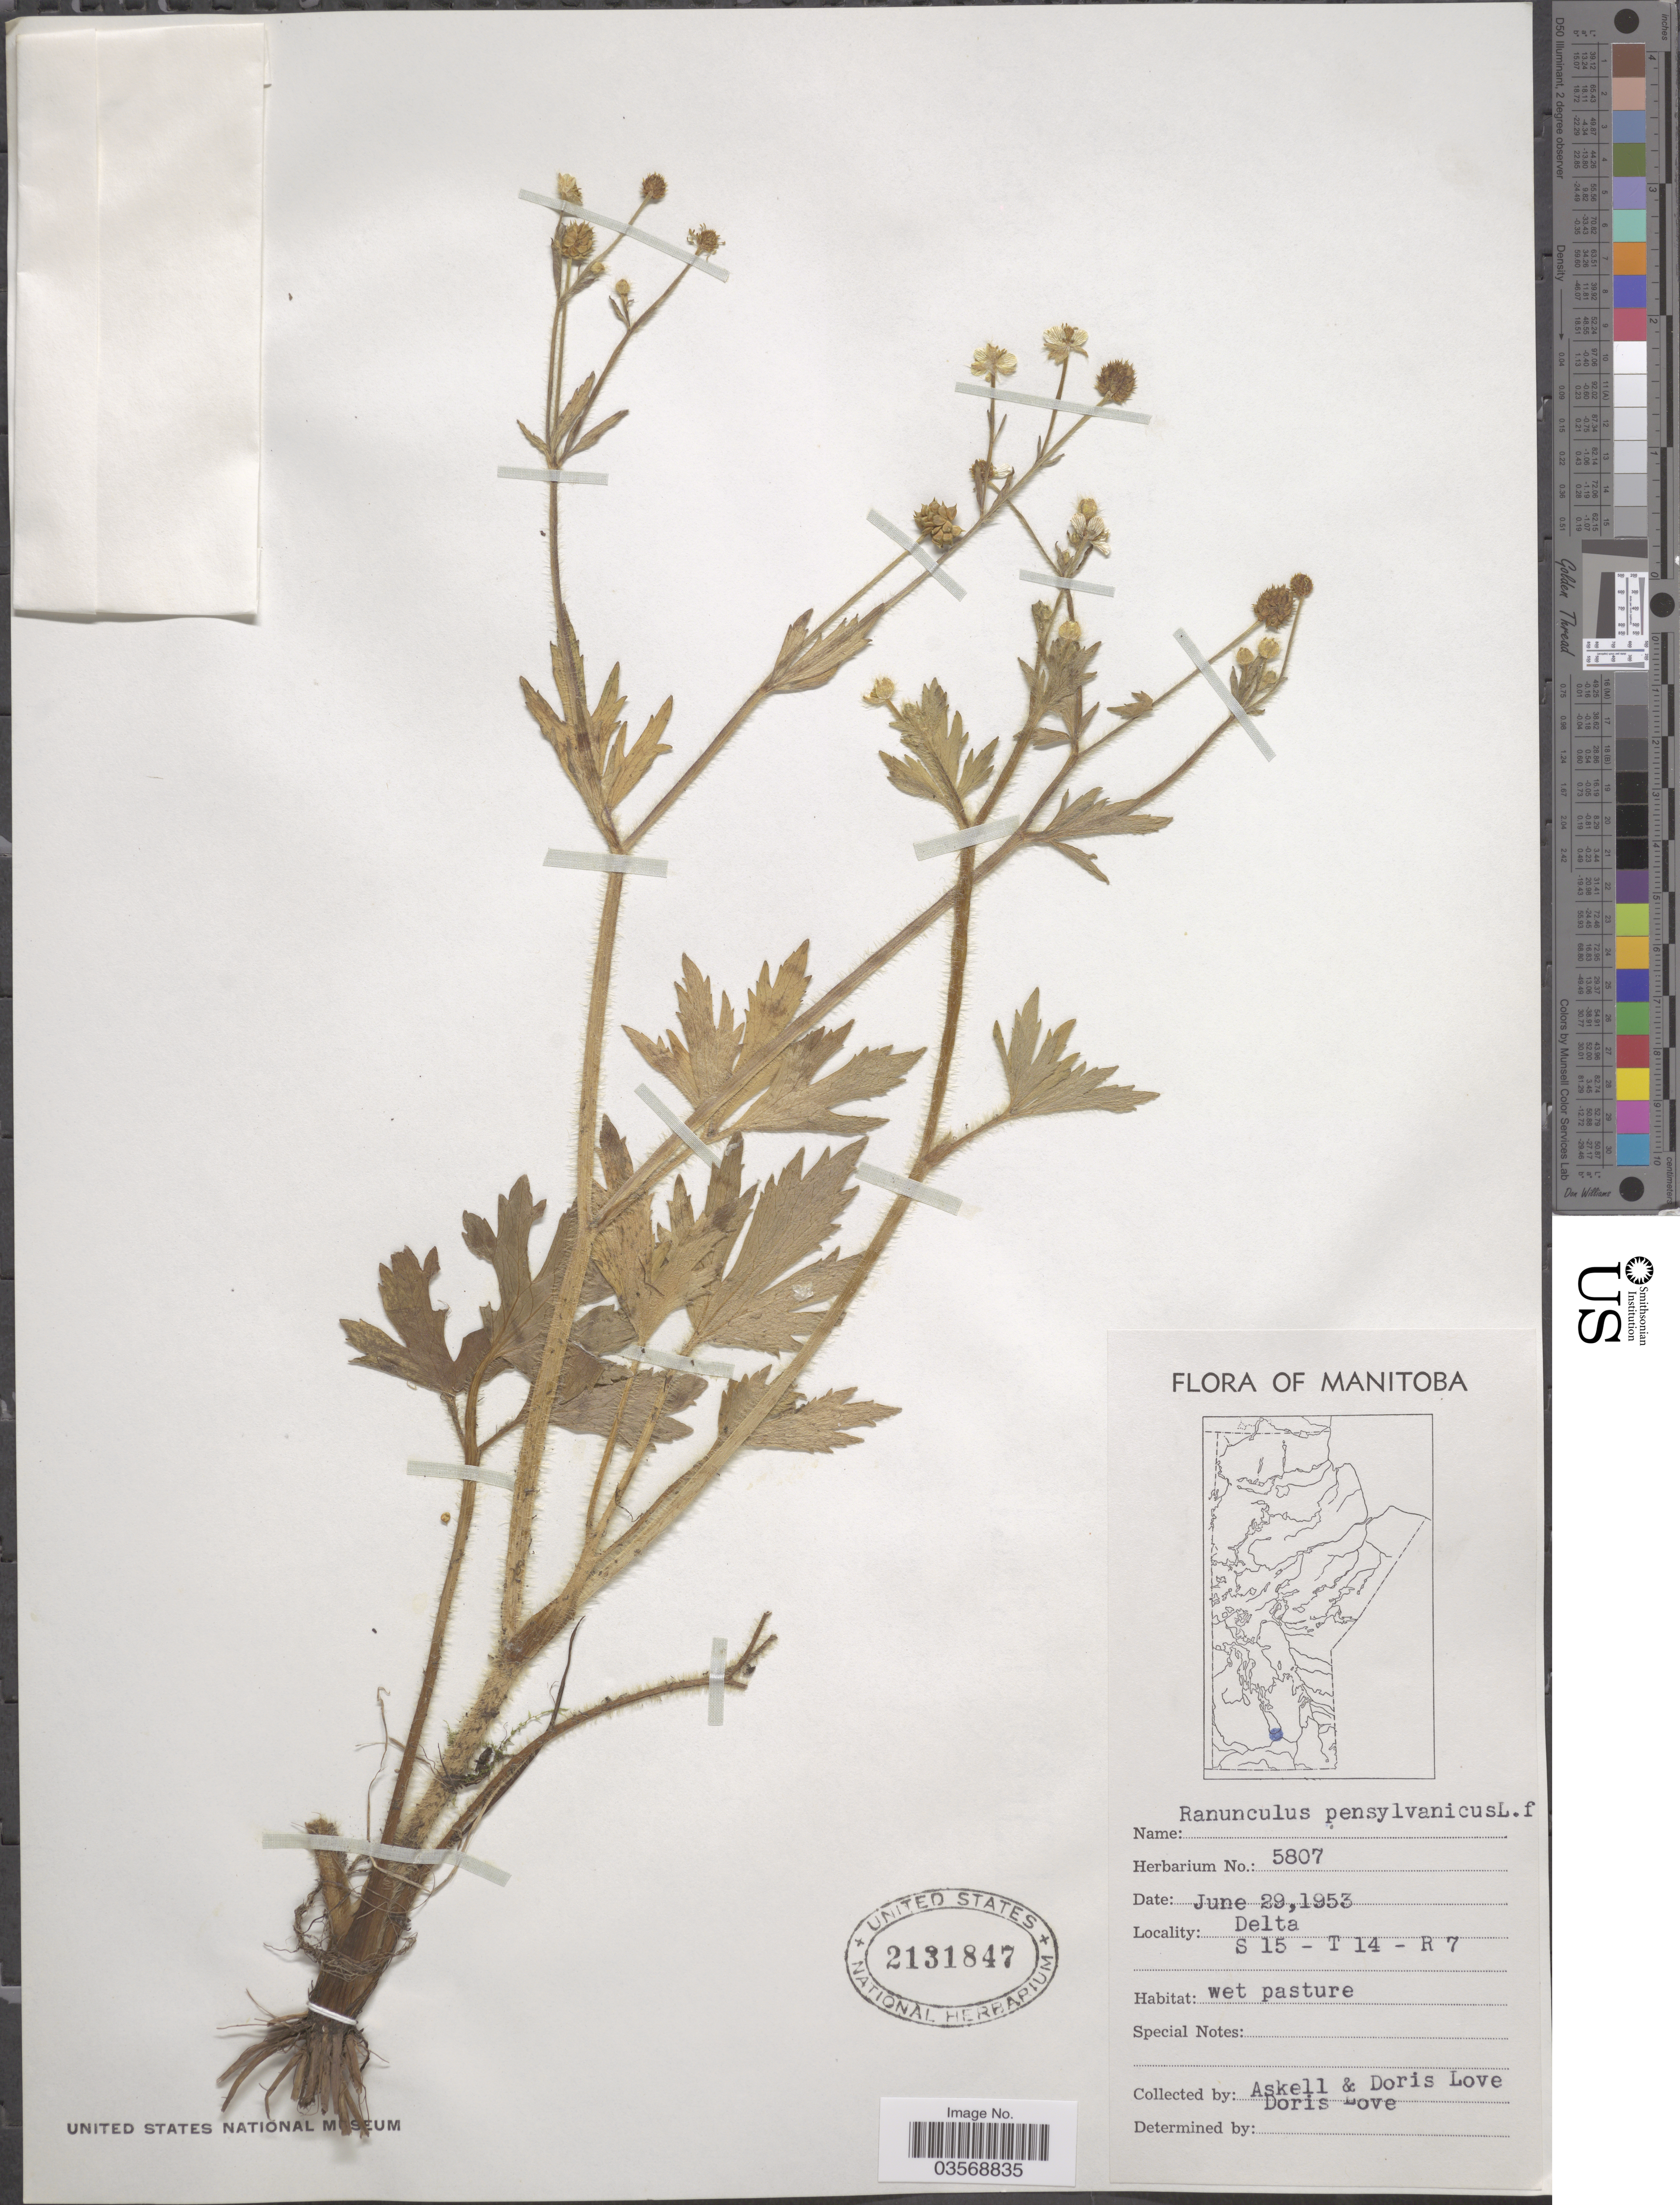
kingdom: Plantae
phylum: Tracheophyta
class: Magnoliopsida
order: Ranunculales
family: Ranunculaceae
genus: Ranunculus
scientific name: Ranunculus pensylvanicus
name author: L. f.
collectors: Á. Löve & D. Löve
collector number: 5807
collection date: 1953-06-29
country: Canada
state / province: Manitoba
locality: Delta. S 15 - T 14 - R 7.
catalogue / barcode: US 2131847